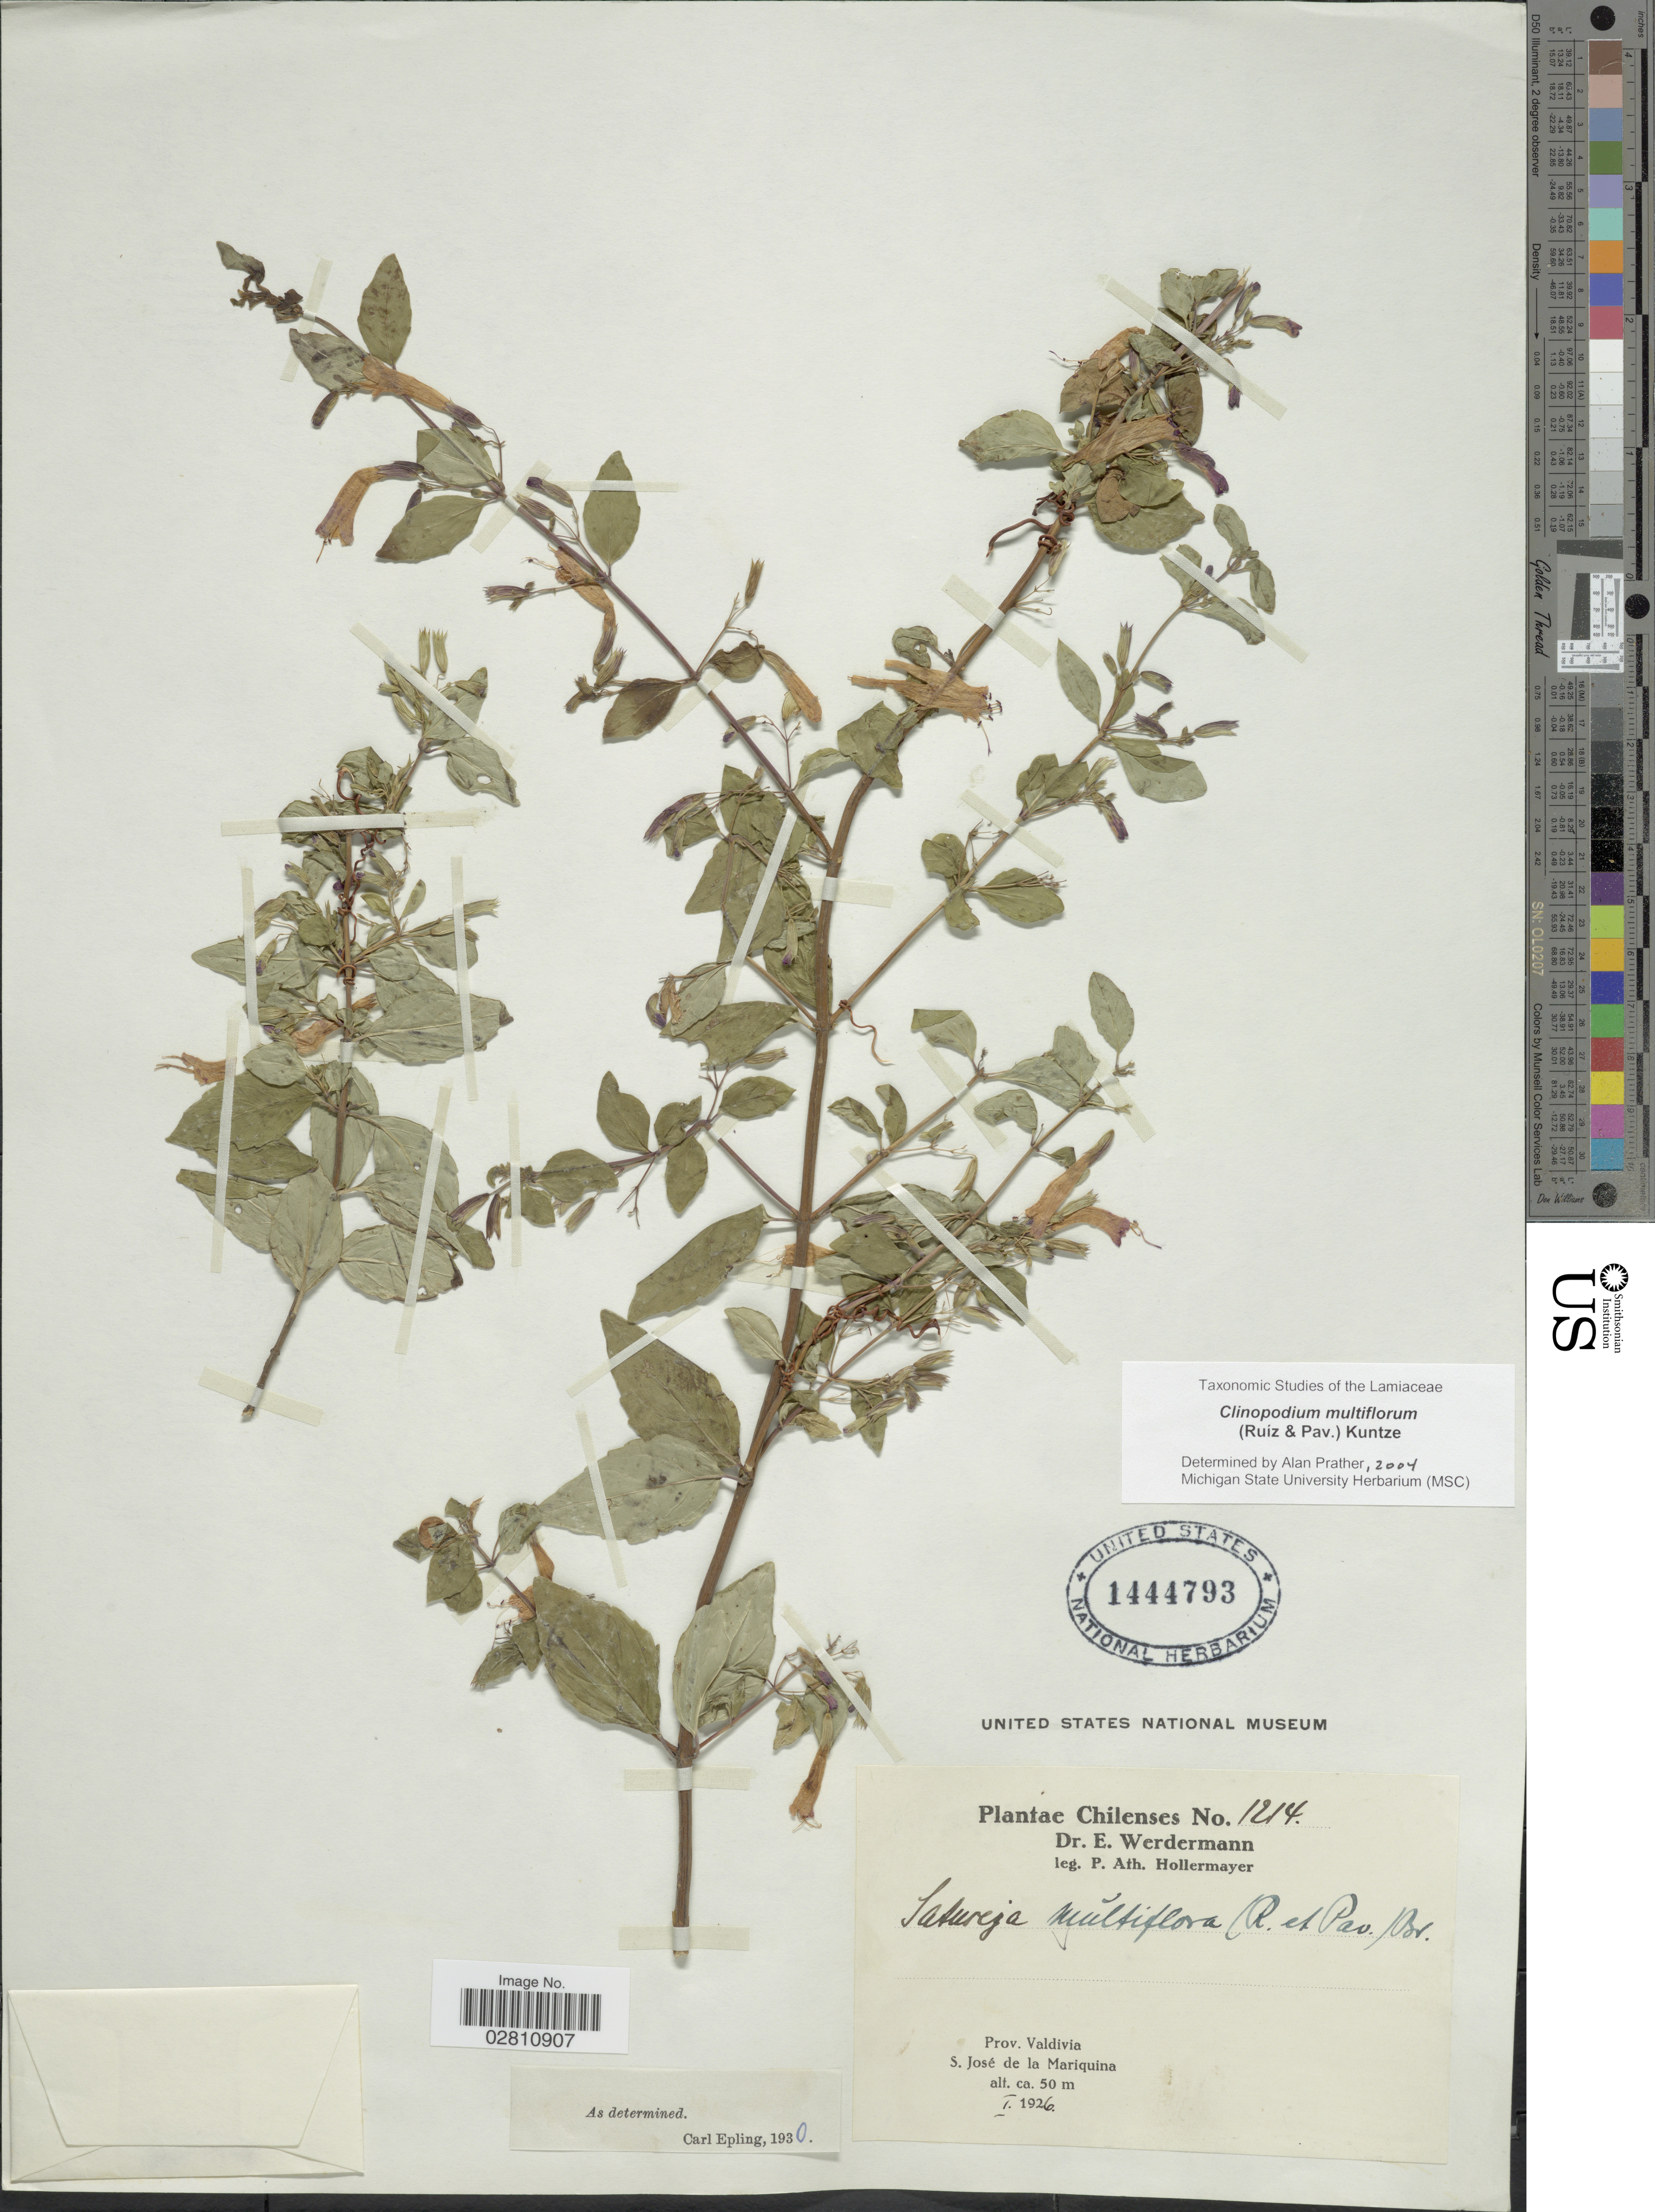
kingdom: Plantae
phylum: Tracheophyta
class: Magnoliopsida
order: Lamiales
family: Lamiaceae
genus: Clinopodium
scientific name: Clinopodium multiflorum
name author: (Ruiz & Pav.) Kuntze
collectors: P. Hollermayer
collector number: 1214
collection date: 1926-01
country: Chile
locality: Prov. Valdivia, S. José de la Mariquina.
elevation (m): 50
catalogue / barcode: US 1444793